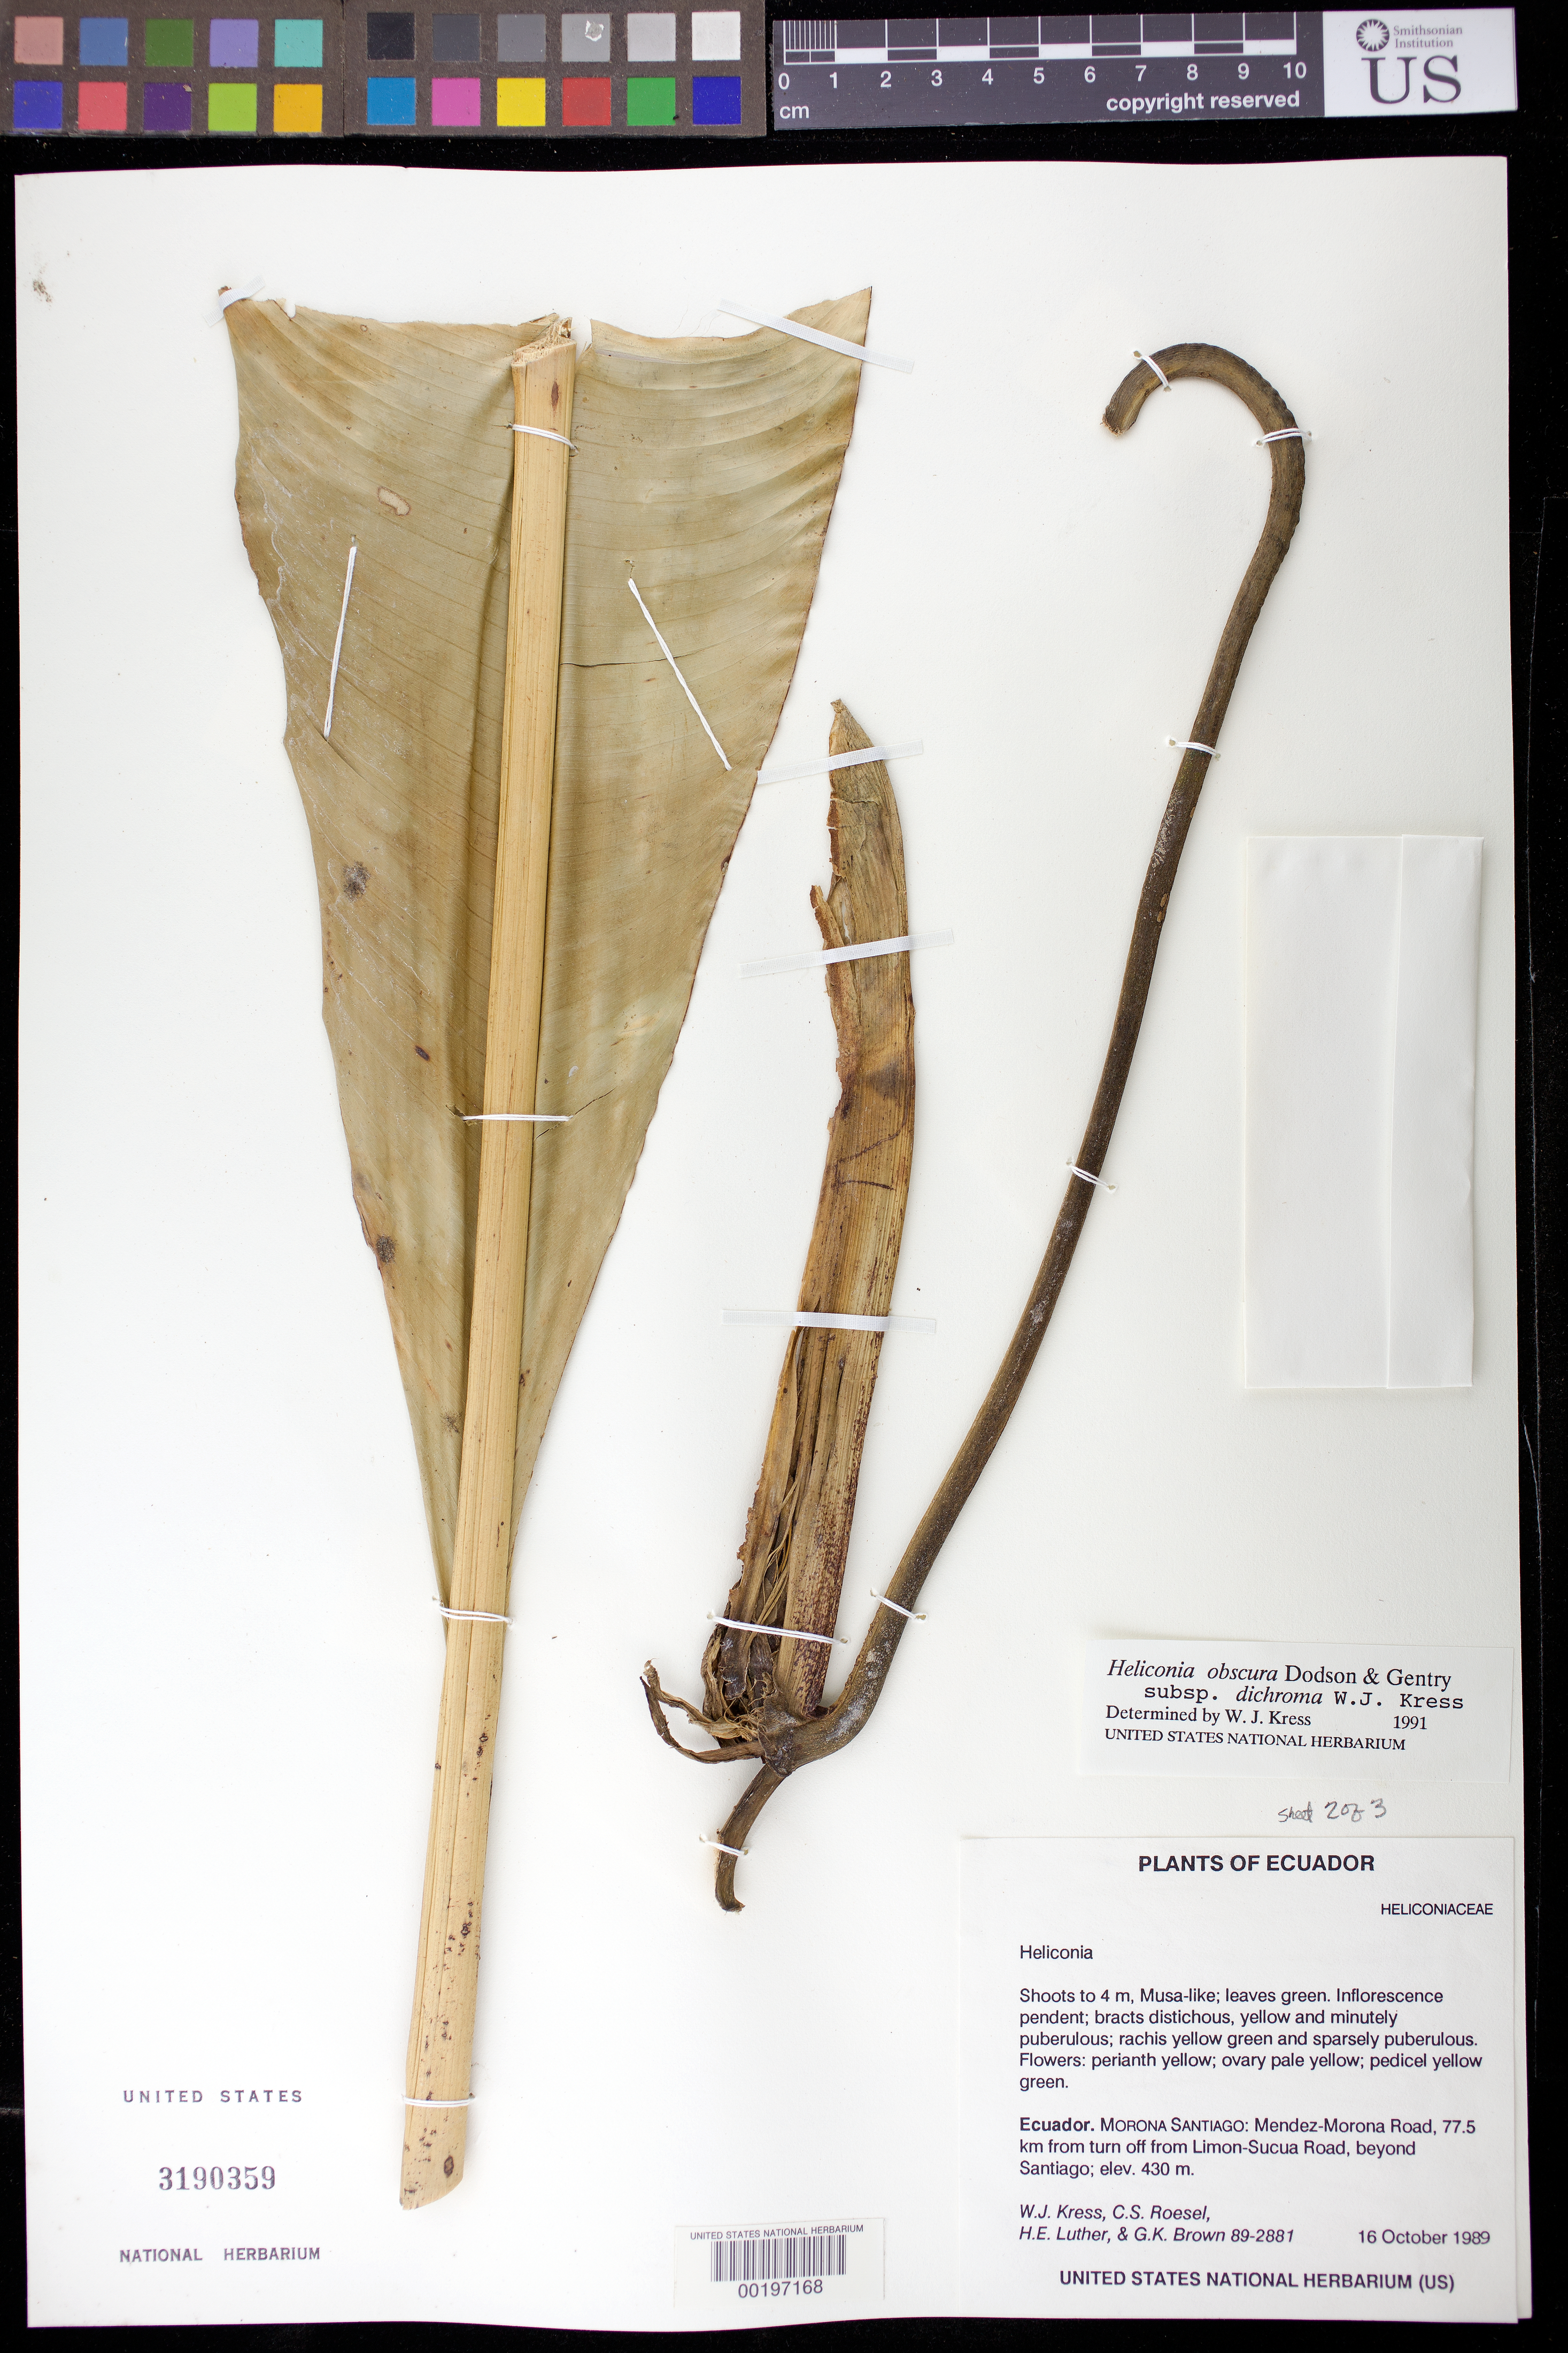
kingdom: Plantae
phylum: Tracheophyta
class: Liliopsida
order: Zingiberales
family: Heliconiaceae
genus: Heliconia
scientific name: Heliconia obscura subsp. dichroma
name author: W.J. Kress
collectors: W. J. Kress, C. S. Roesel, Harry E. Luther & G. K. Brown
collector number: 89-2881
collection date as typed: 16 Oct 1989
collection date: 1989-10-16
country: Ecuador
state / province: Morona-Santiago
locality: Mendez-morona road, 77.5 km from turn of f from Limon-sucua road, beyond Santiago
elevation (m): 430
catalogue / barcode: US 3190359